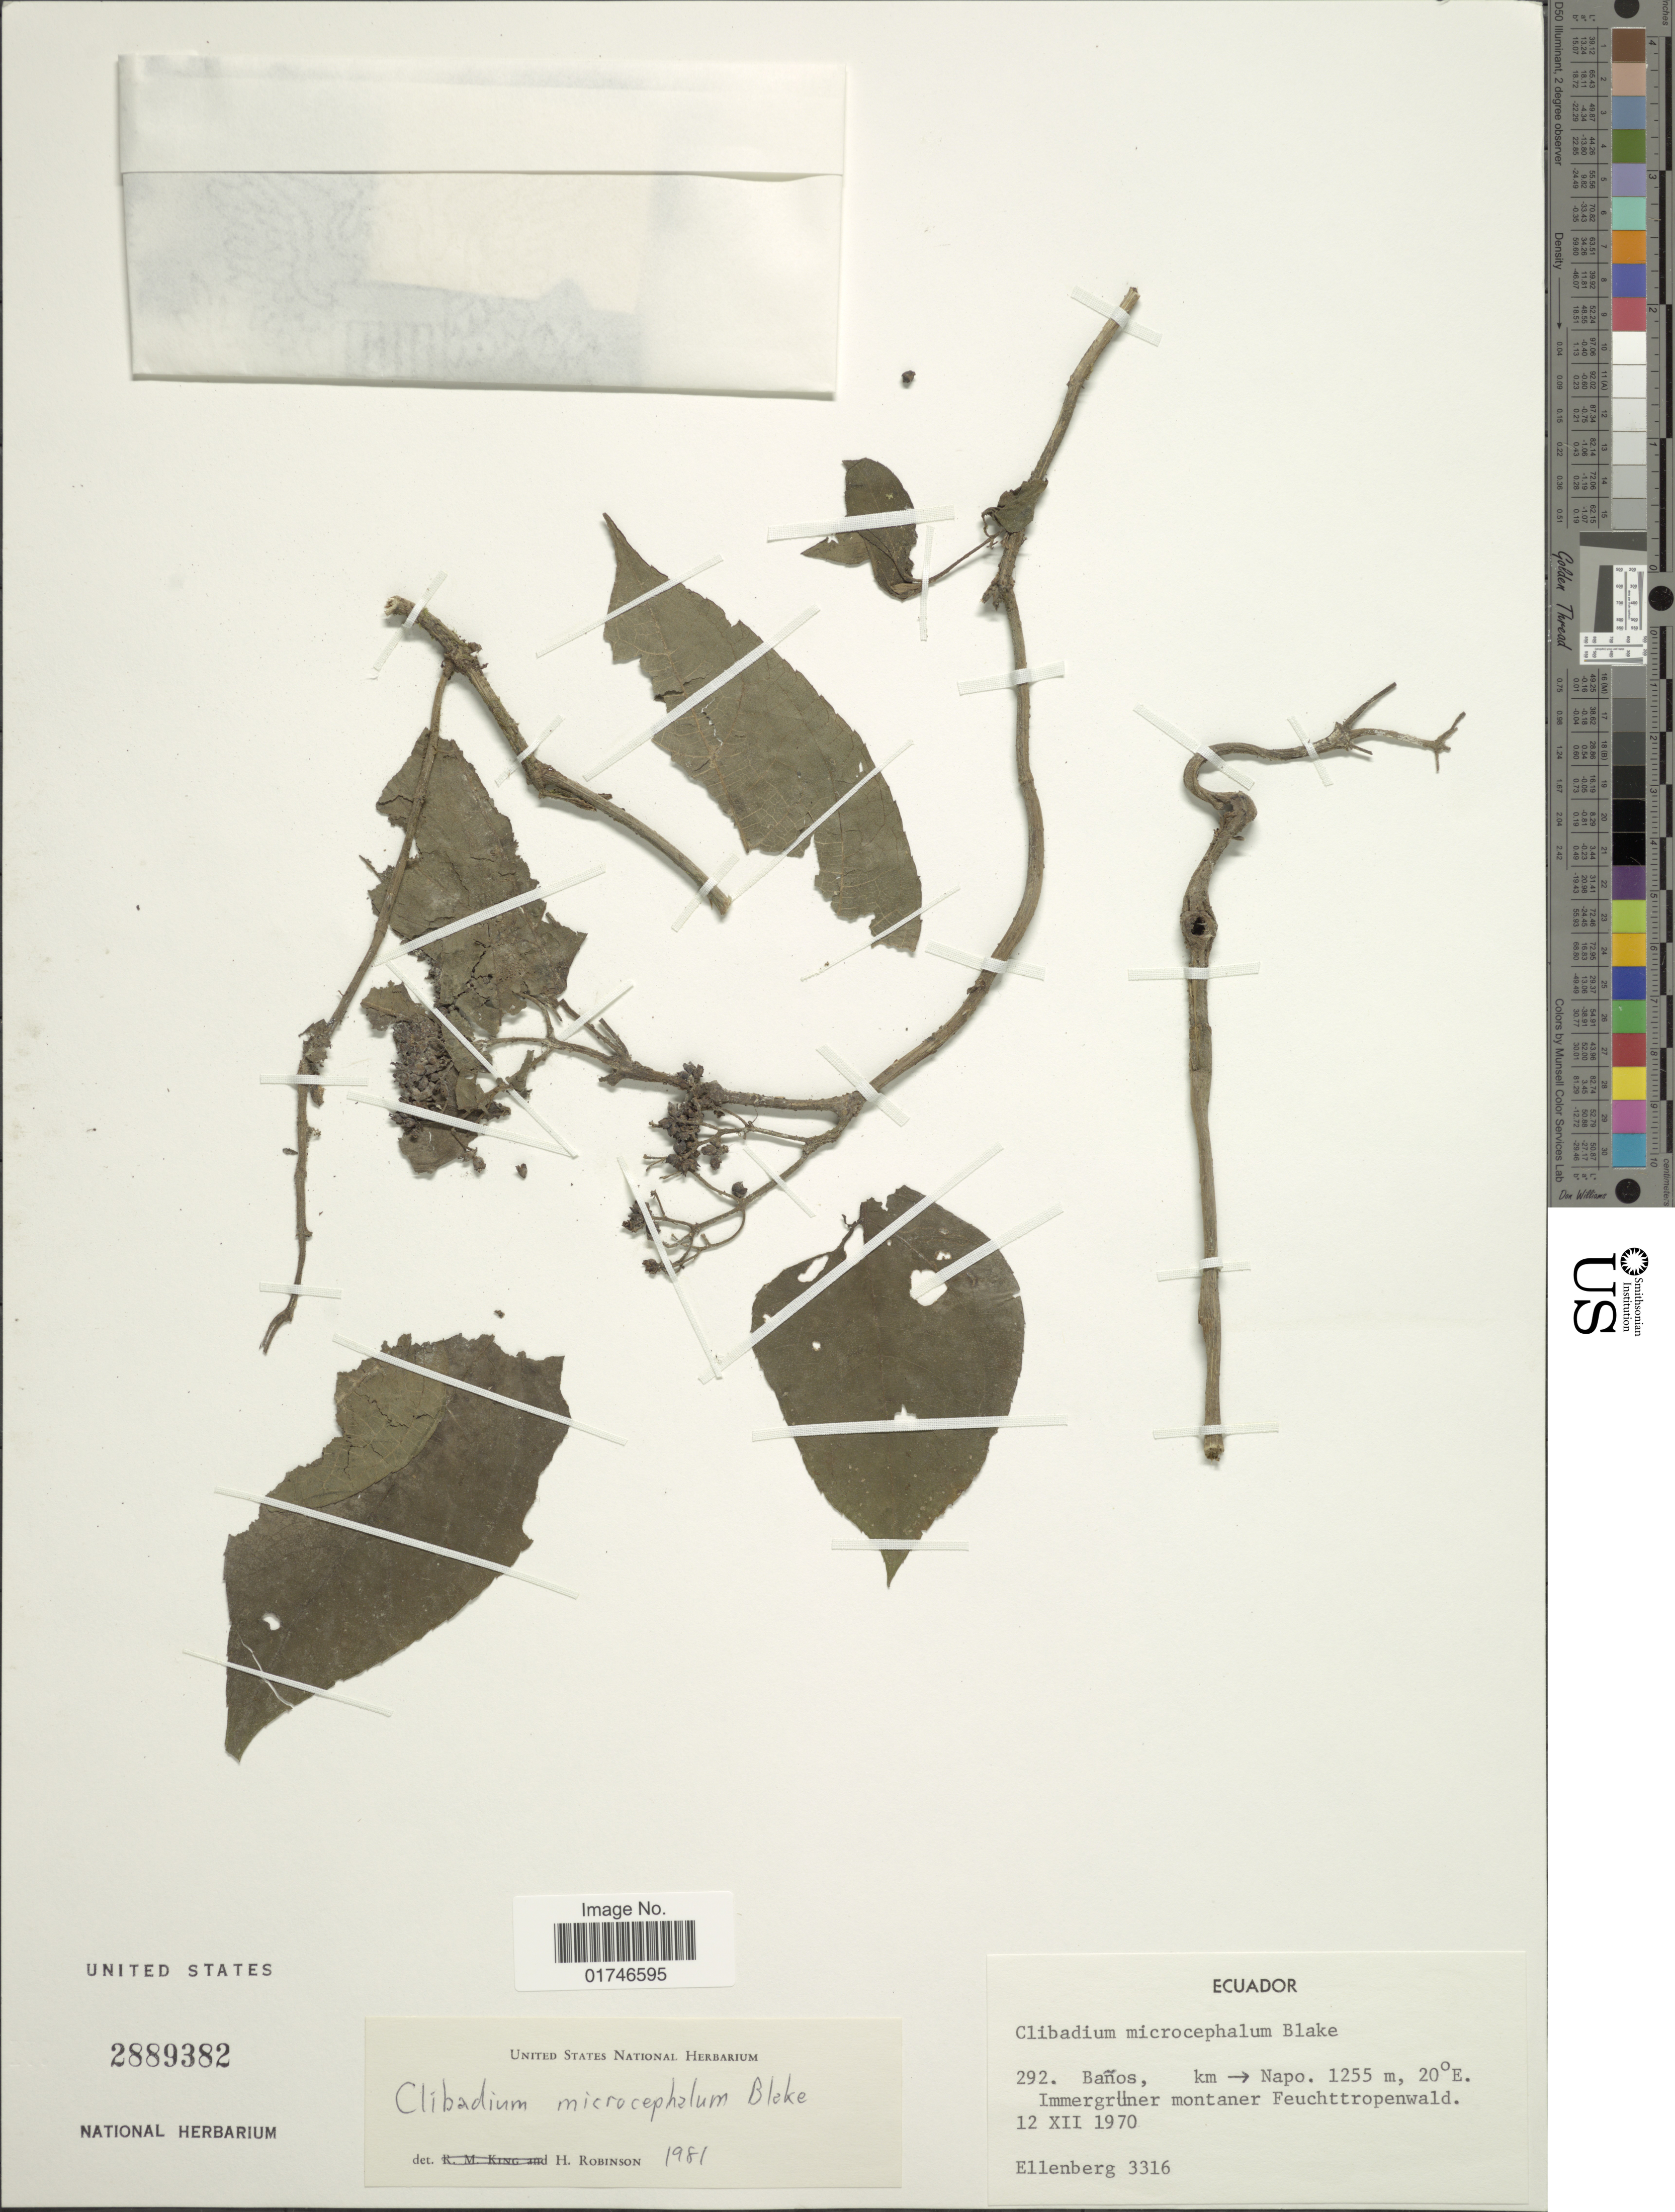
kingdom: Plantae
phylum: Tracheophyta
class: Magnoliopsida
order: Asterales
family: Asteraceae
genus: Clibadium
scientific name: Clibadium microcephalum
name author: S.F. Blake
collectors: H. Ellenberg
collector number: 3316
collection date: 1970-12-11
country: Ecuador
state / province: Napo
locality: Banos, km - Napo. Immergruner montaner Feuchttropenwald.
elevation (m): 1255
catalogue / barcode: US 2889382